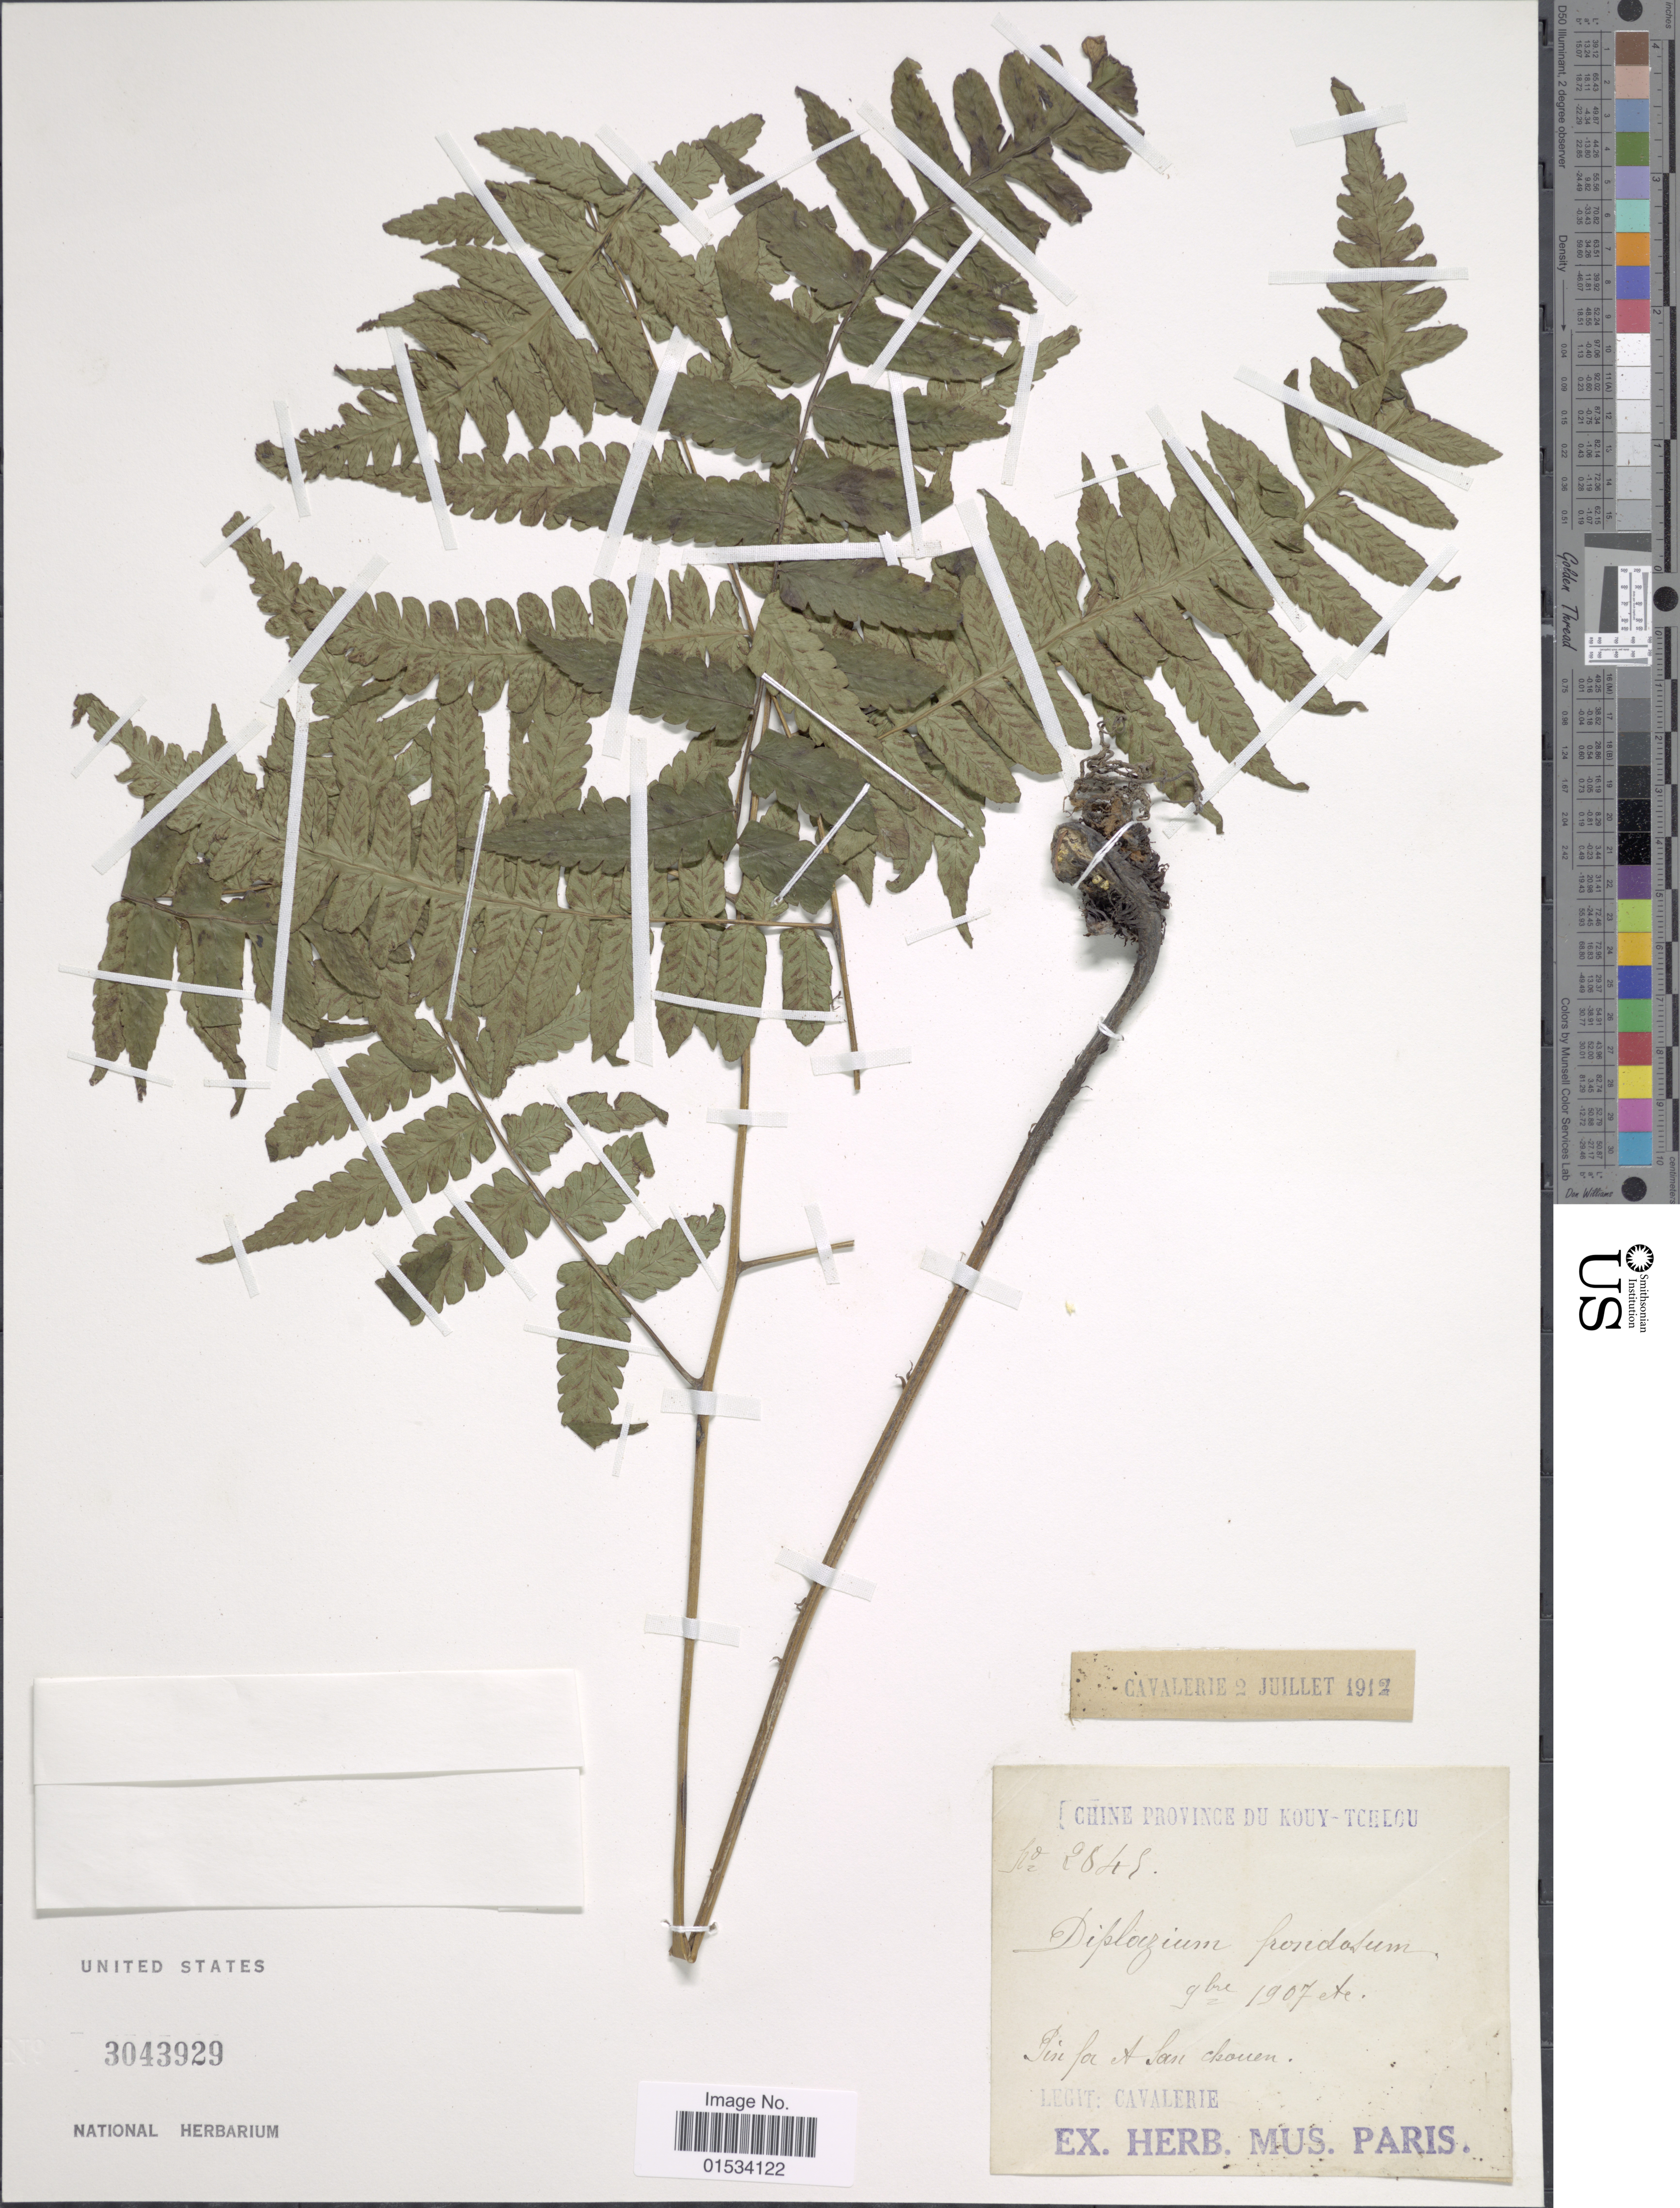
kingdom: Plantae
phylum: Tracheophyta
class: Polypodiopsida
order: Polypodiales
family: Athyriaceae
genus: Diplazium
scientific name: Diplazium polypodioides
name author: Blume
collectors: -. Cavalerie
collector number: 2648*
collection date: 1907-11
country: China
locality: Province Du Kouy-Tchelou, Pin fa Lau Chaon [interpreted]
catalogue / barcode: US 3043929